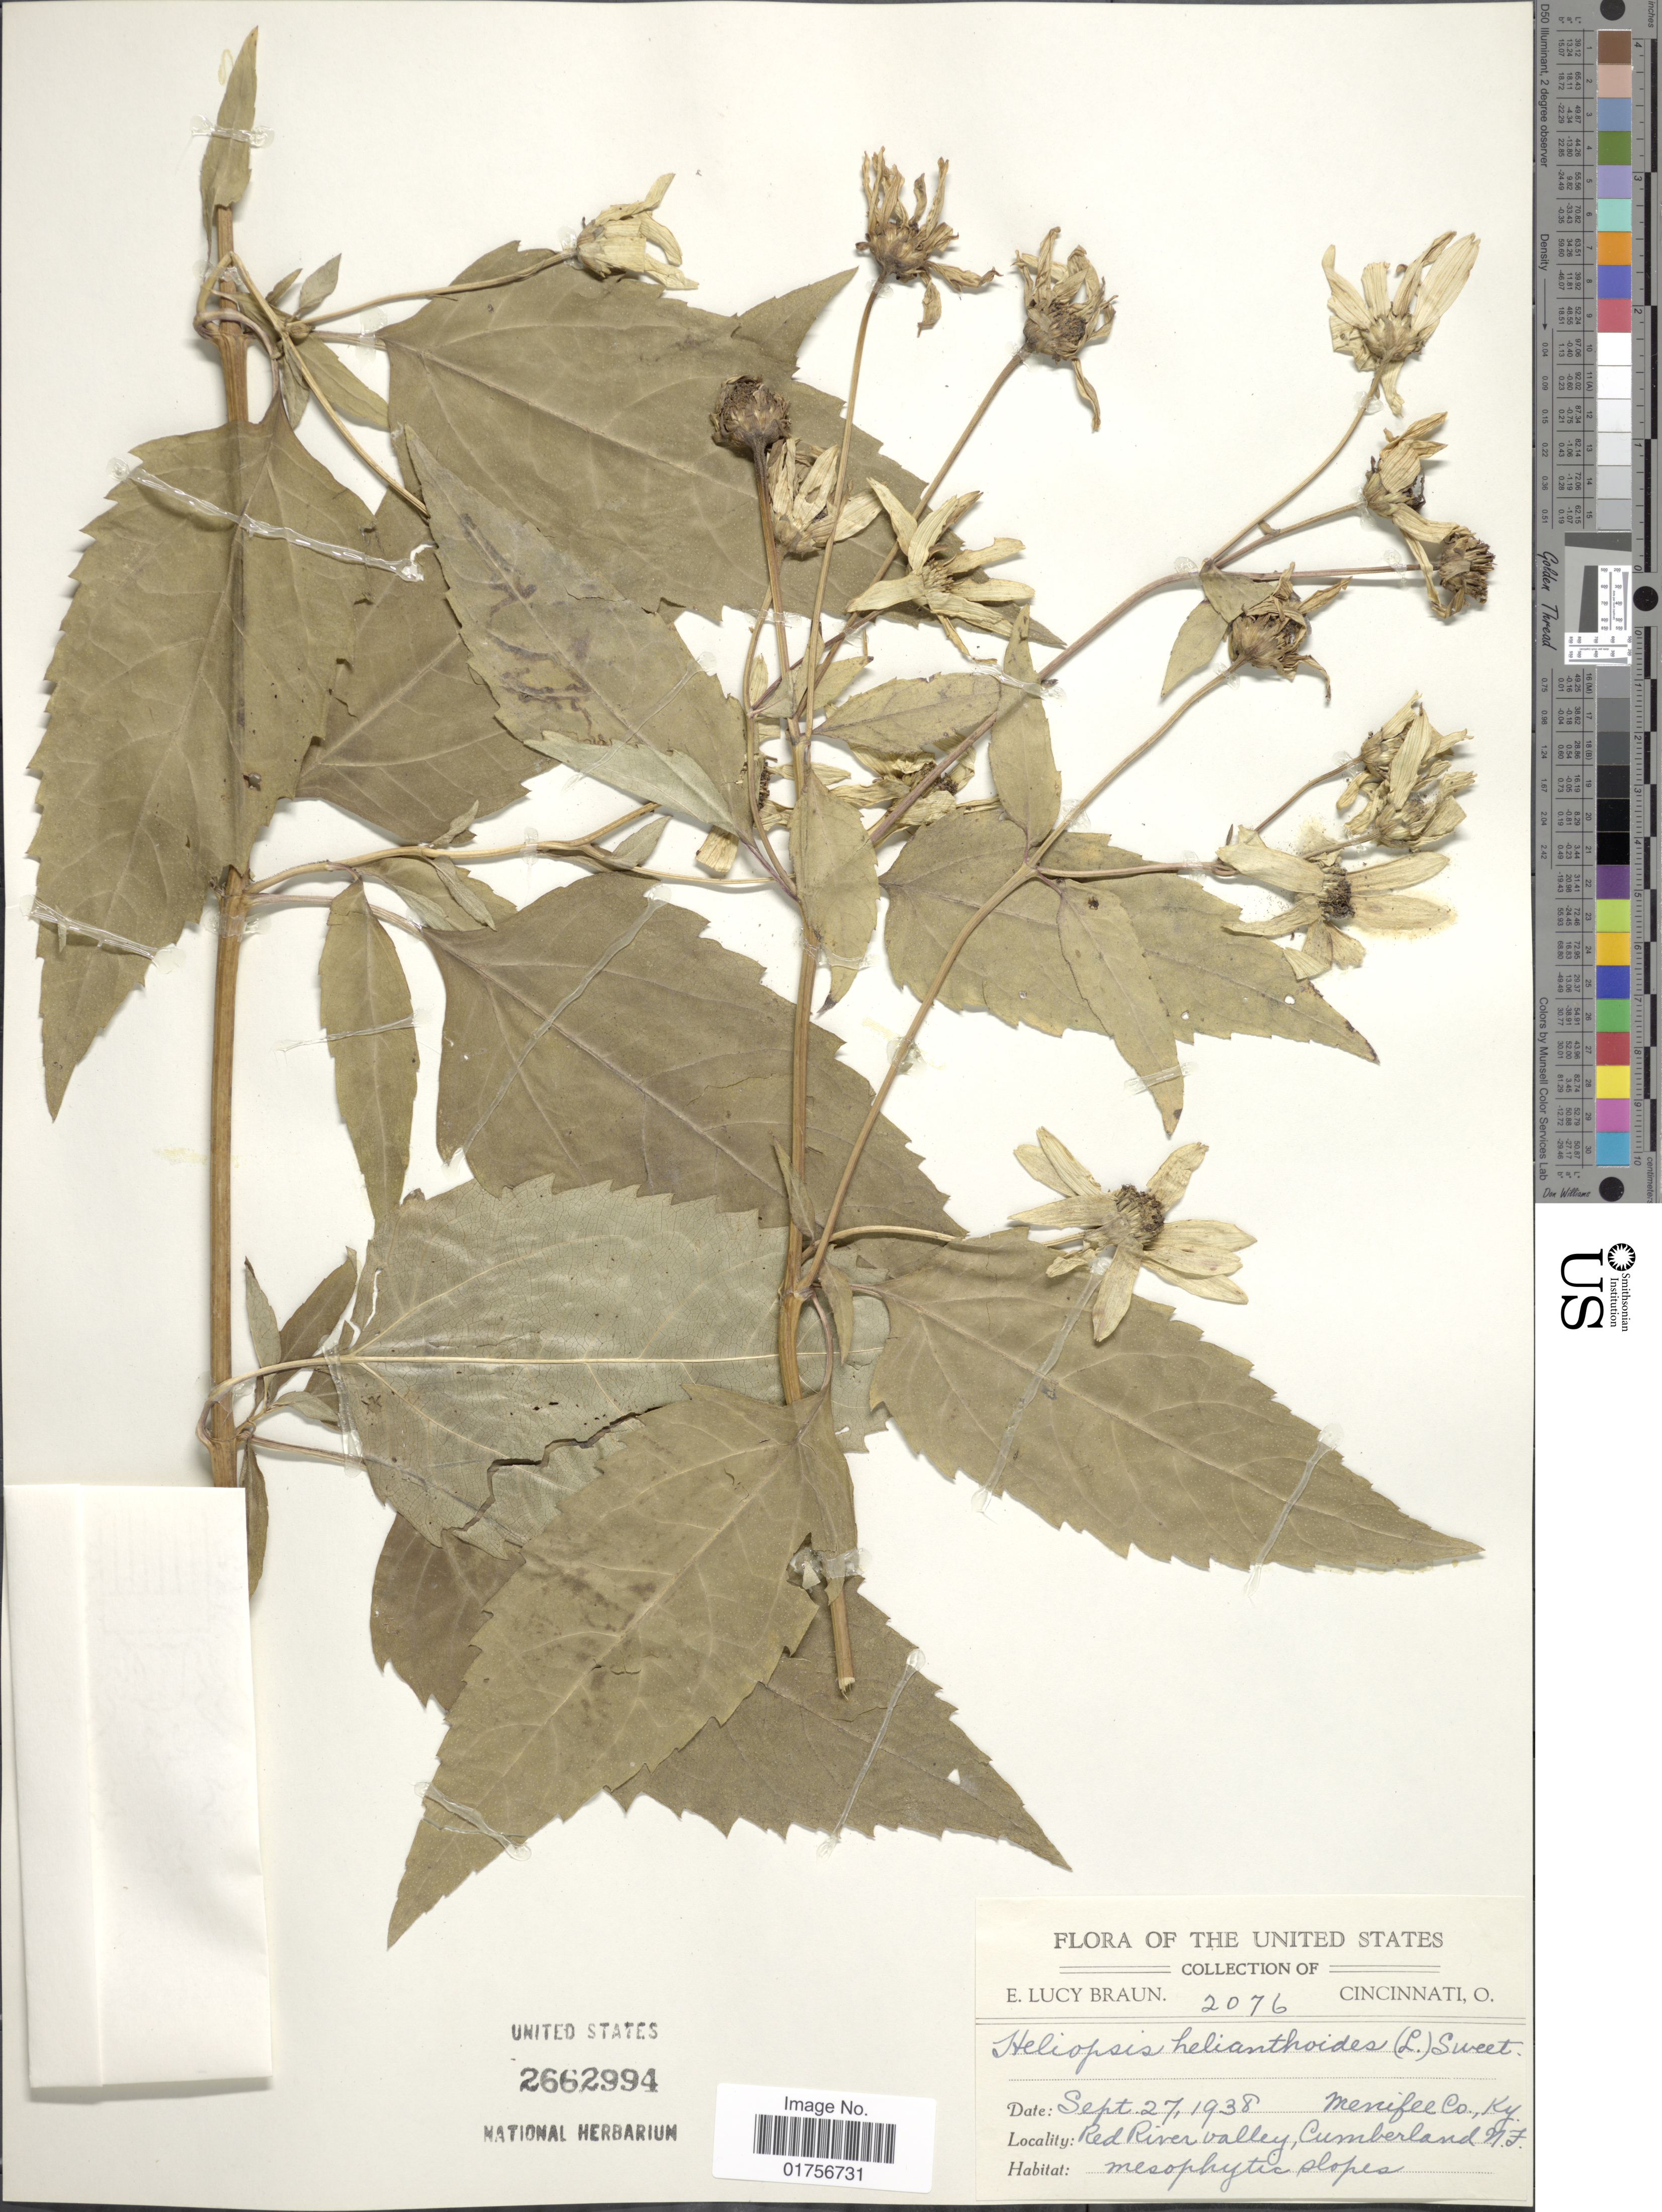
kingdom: Plantae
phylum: Tracheophyta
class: Magnoliopsida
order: Asterales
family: Asteraceae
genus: Heliopsis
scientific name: Heliopsis helianthoides subsp. helianthoides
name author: (L.) Sweet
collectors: E. L. Braun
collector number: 2076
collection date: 1938-09-27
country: United States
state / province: Kentucky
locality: Menifee Co., Ky., Red River Valley, Cumberland, N. F.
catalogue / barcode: US 2662994